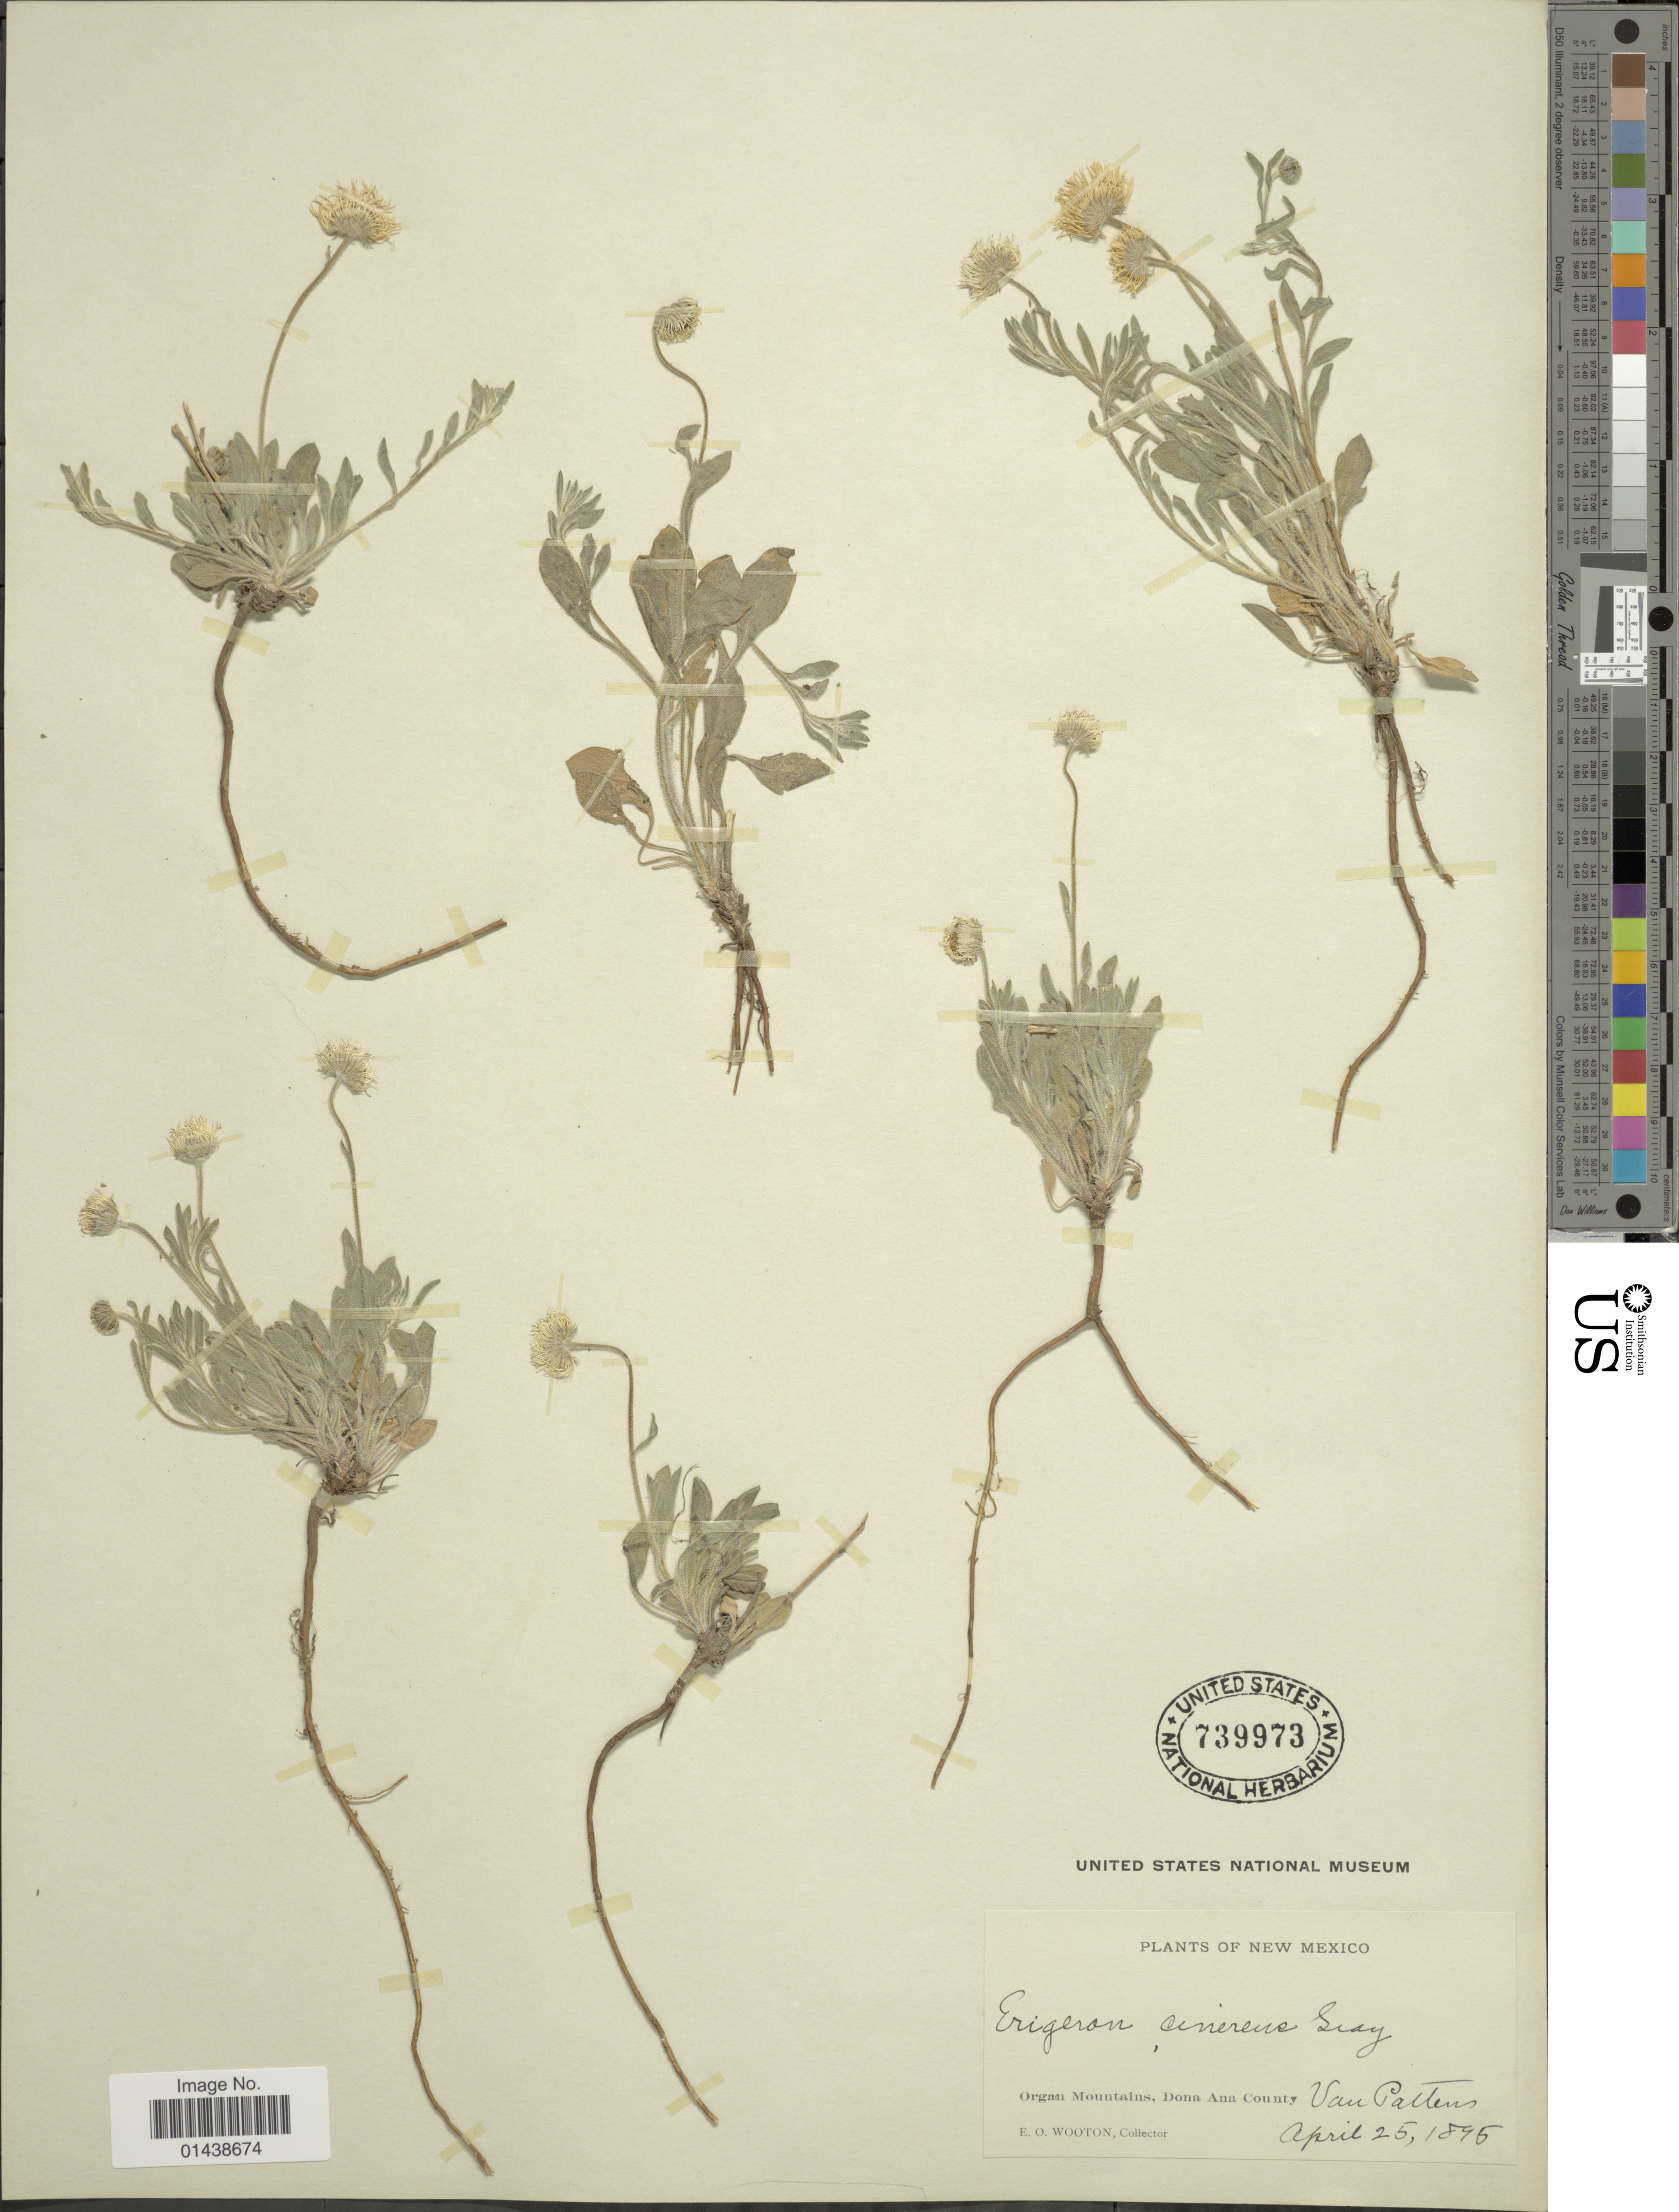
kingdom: Plantae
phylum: Tracheophyta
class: Magnoliopsida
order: Asterales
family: Asteraceae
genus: Erigeron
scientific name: Erigeron nudiflorus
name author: Buckley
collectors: E. O. Wooton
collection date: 1895-04-25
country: United States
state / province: New Mexico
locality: Organ Mountains, Dona Ana Coutny. Van Pattens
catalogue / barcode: US 739973